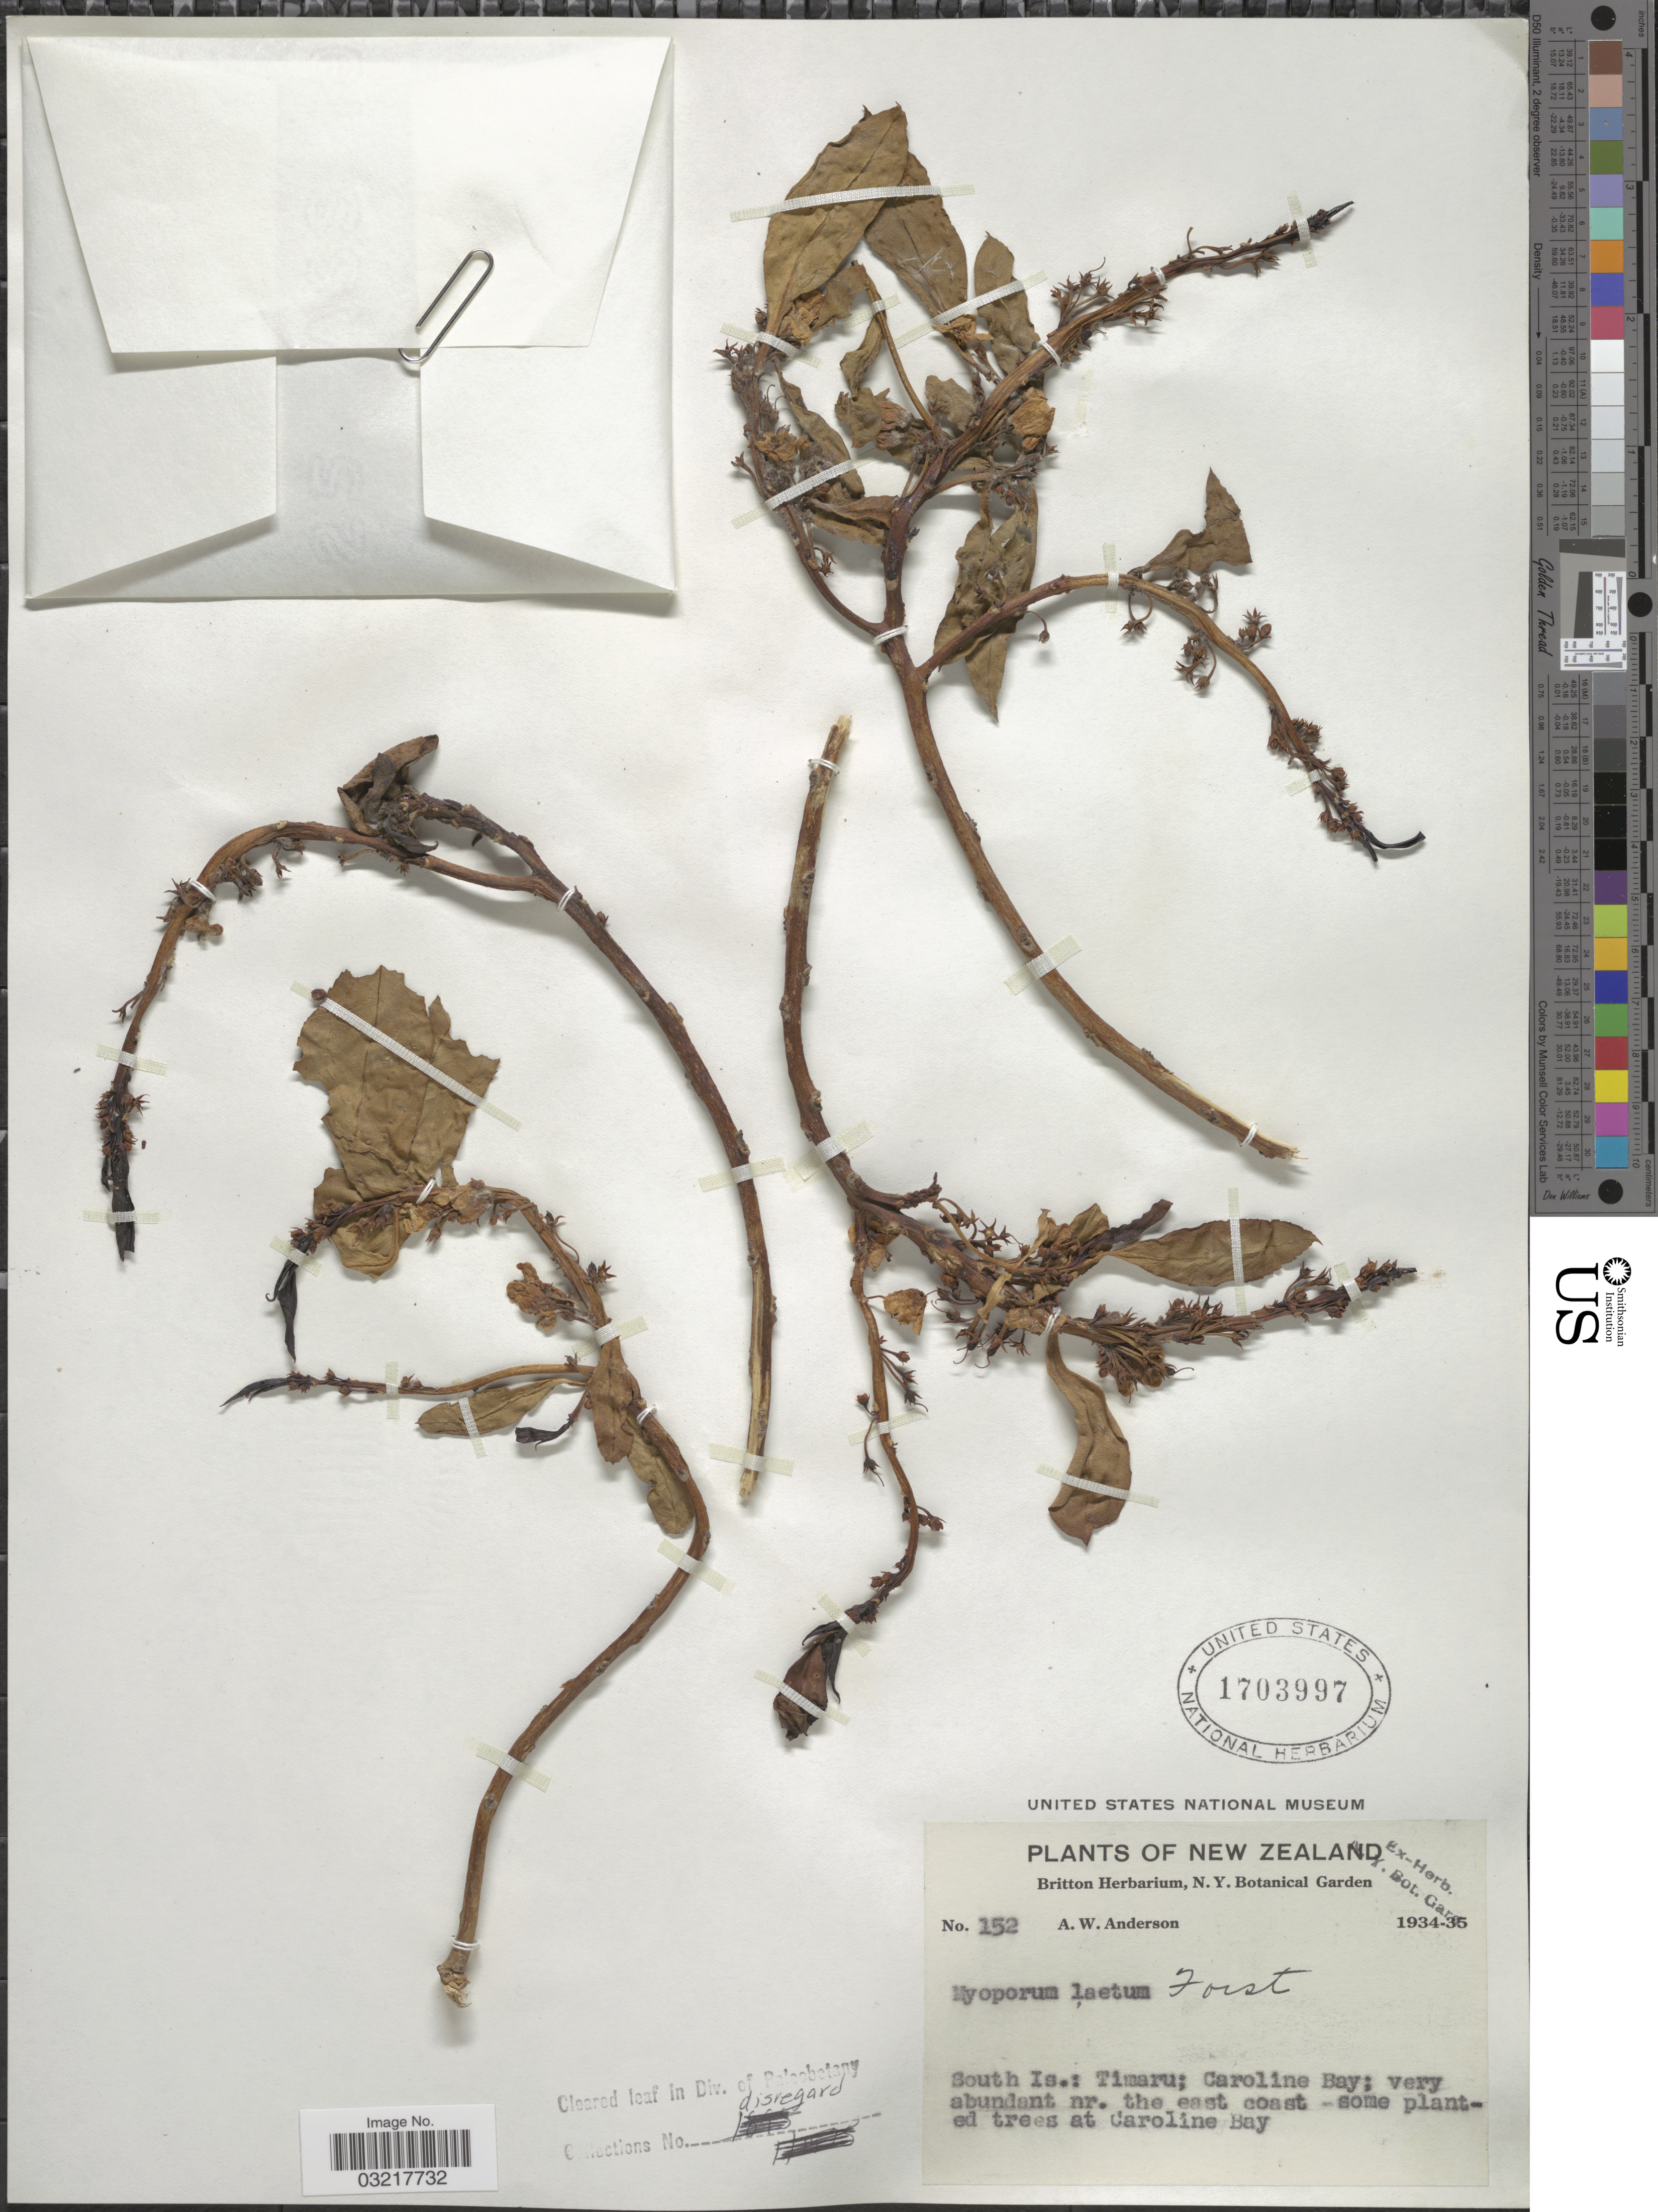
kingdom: Plantae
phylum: Tracheophyta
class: Magnoliopsida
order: Lamiales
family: Scrophulariaceae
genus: Myoporum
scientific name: Myoporum laetum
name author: G. Forst.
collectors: A. W. Anderson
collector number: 152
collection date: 1934/1935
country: New Zealand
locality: South Is.: Timaru; Caroline Bay.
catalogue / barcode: US 1703997